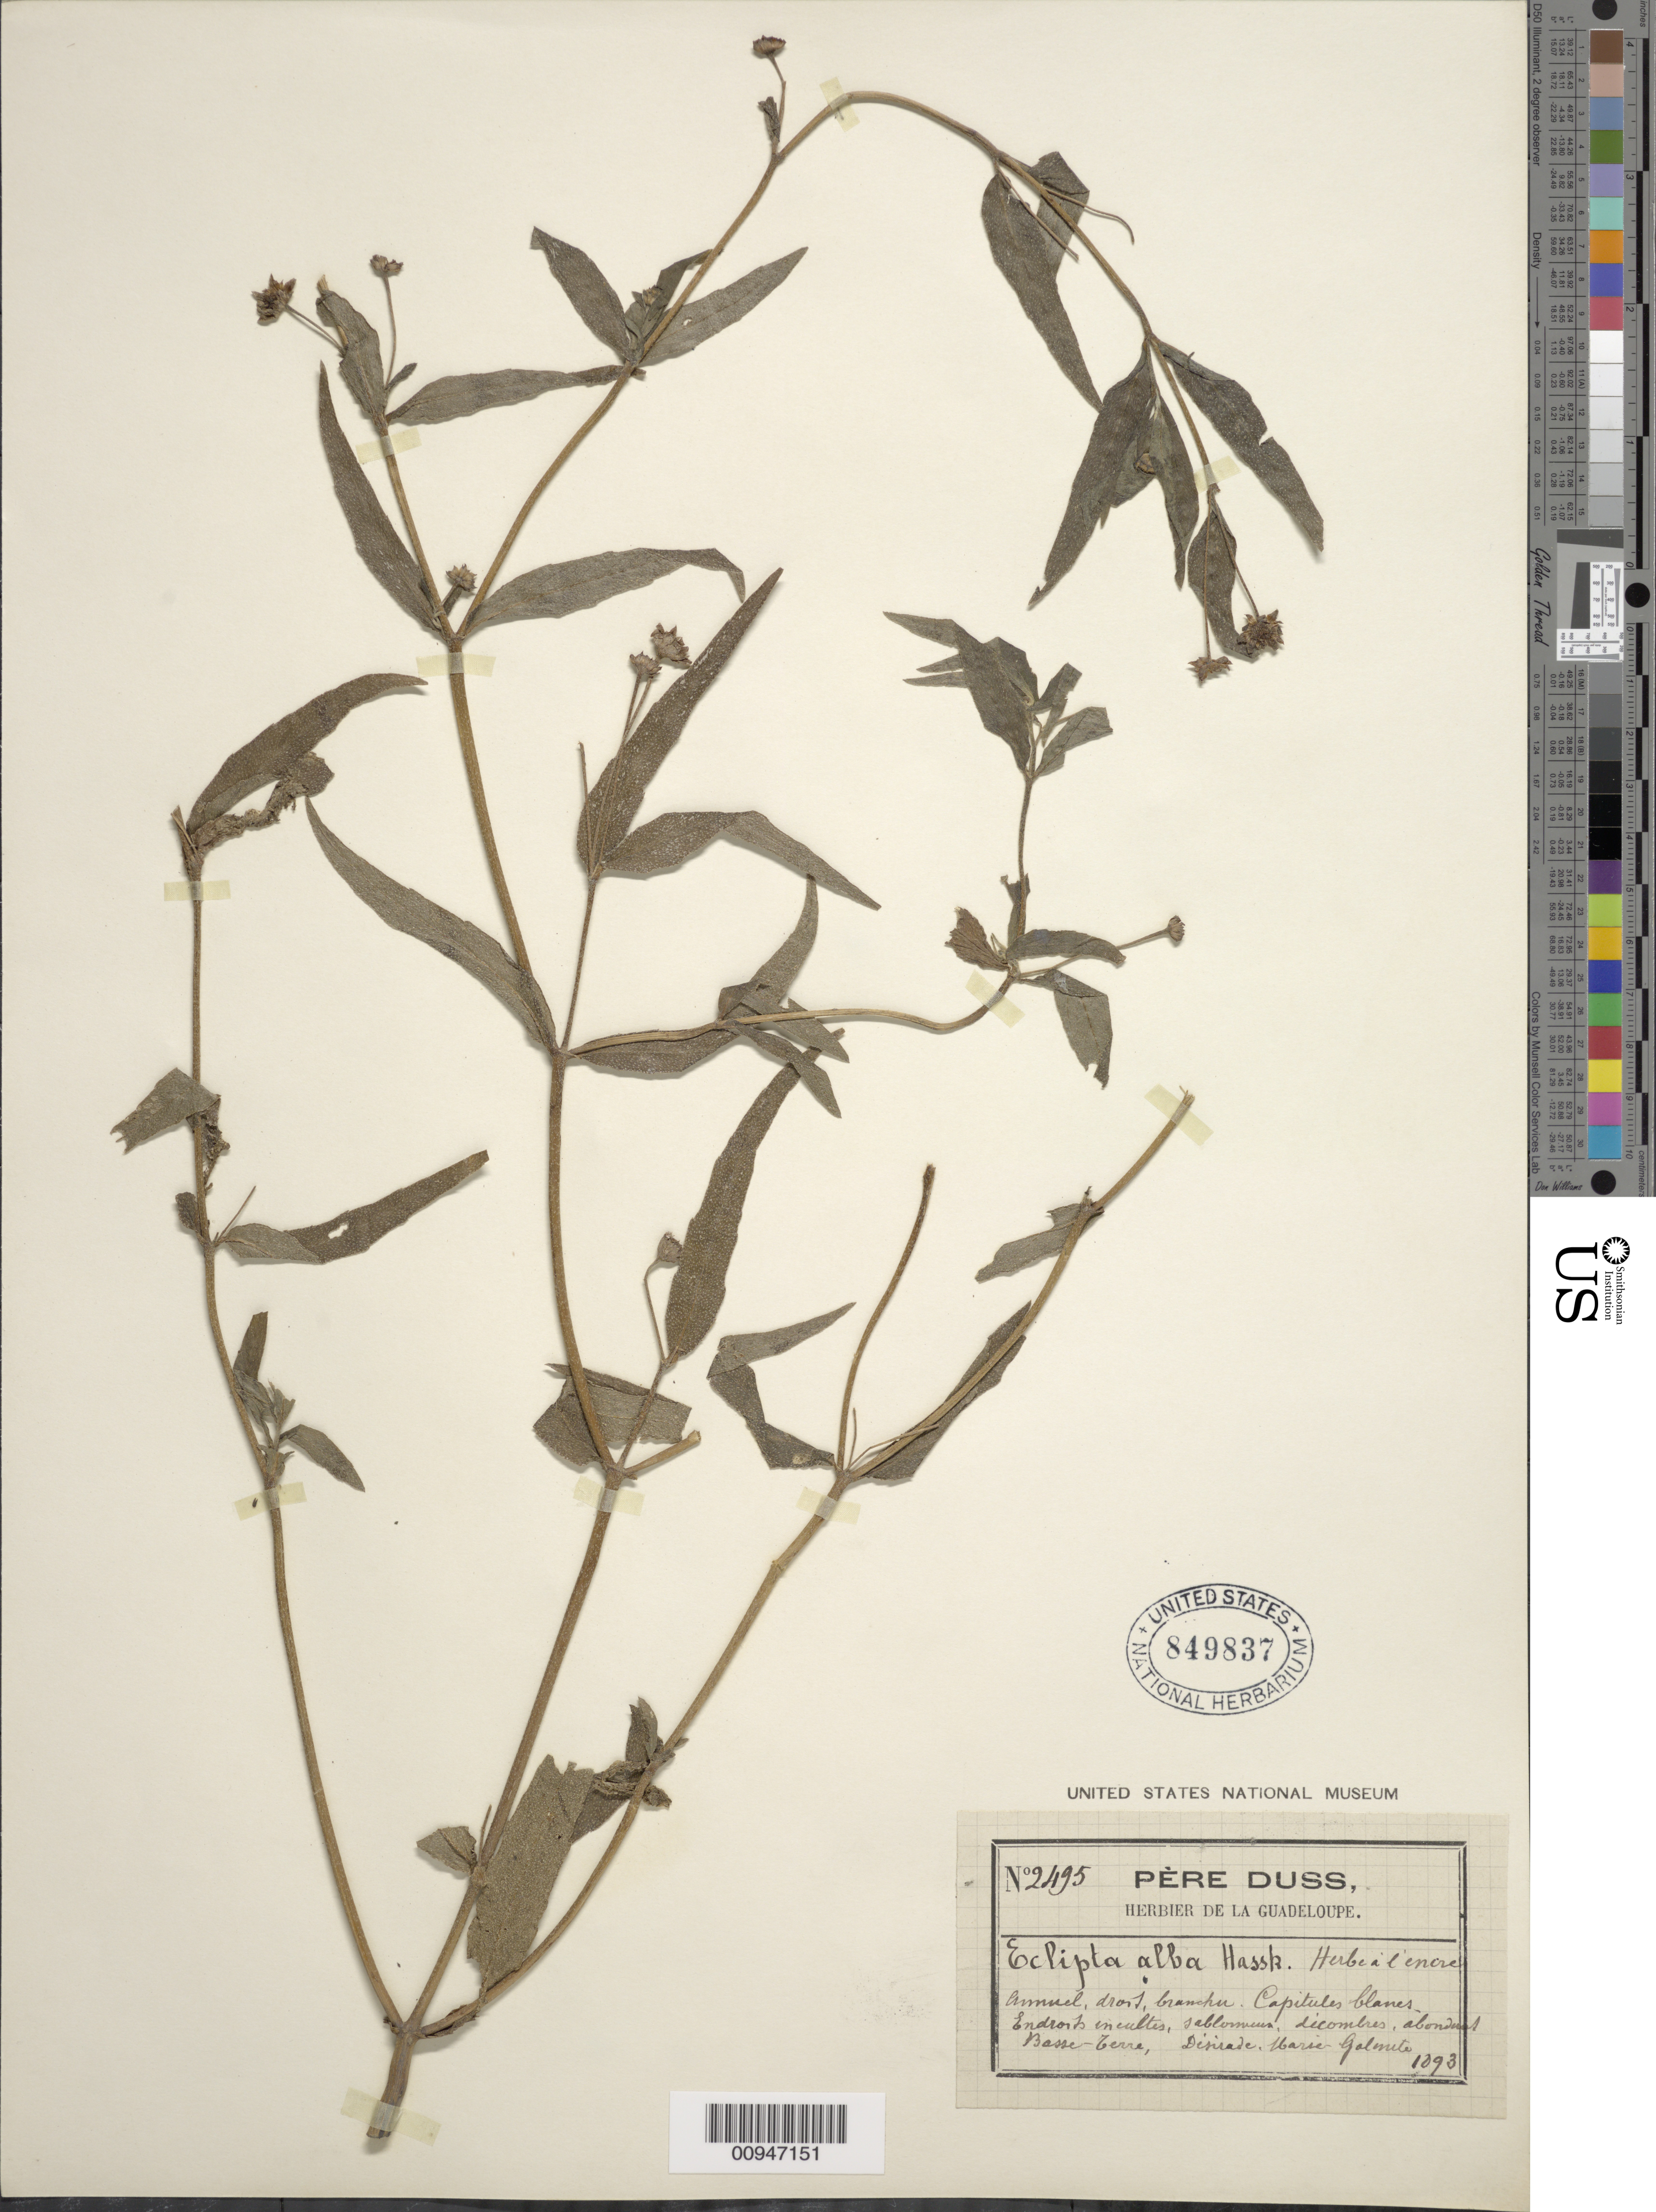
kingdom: Plantae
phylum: Tracheophyta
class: Magnoliopsida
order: Asterales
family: Asteraceae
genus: Eclipta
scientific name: Eclipta alba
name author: (L.) Hassk.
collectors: Père Duss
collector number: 2495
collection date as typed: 1903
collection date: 1903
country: Guadeloupe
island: Basse Terre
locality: Basse terre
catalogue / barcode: US 849837